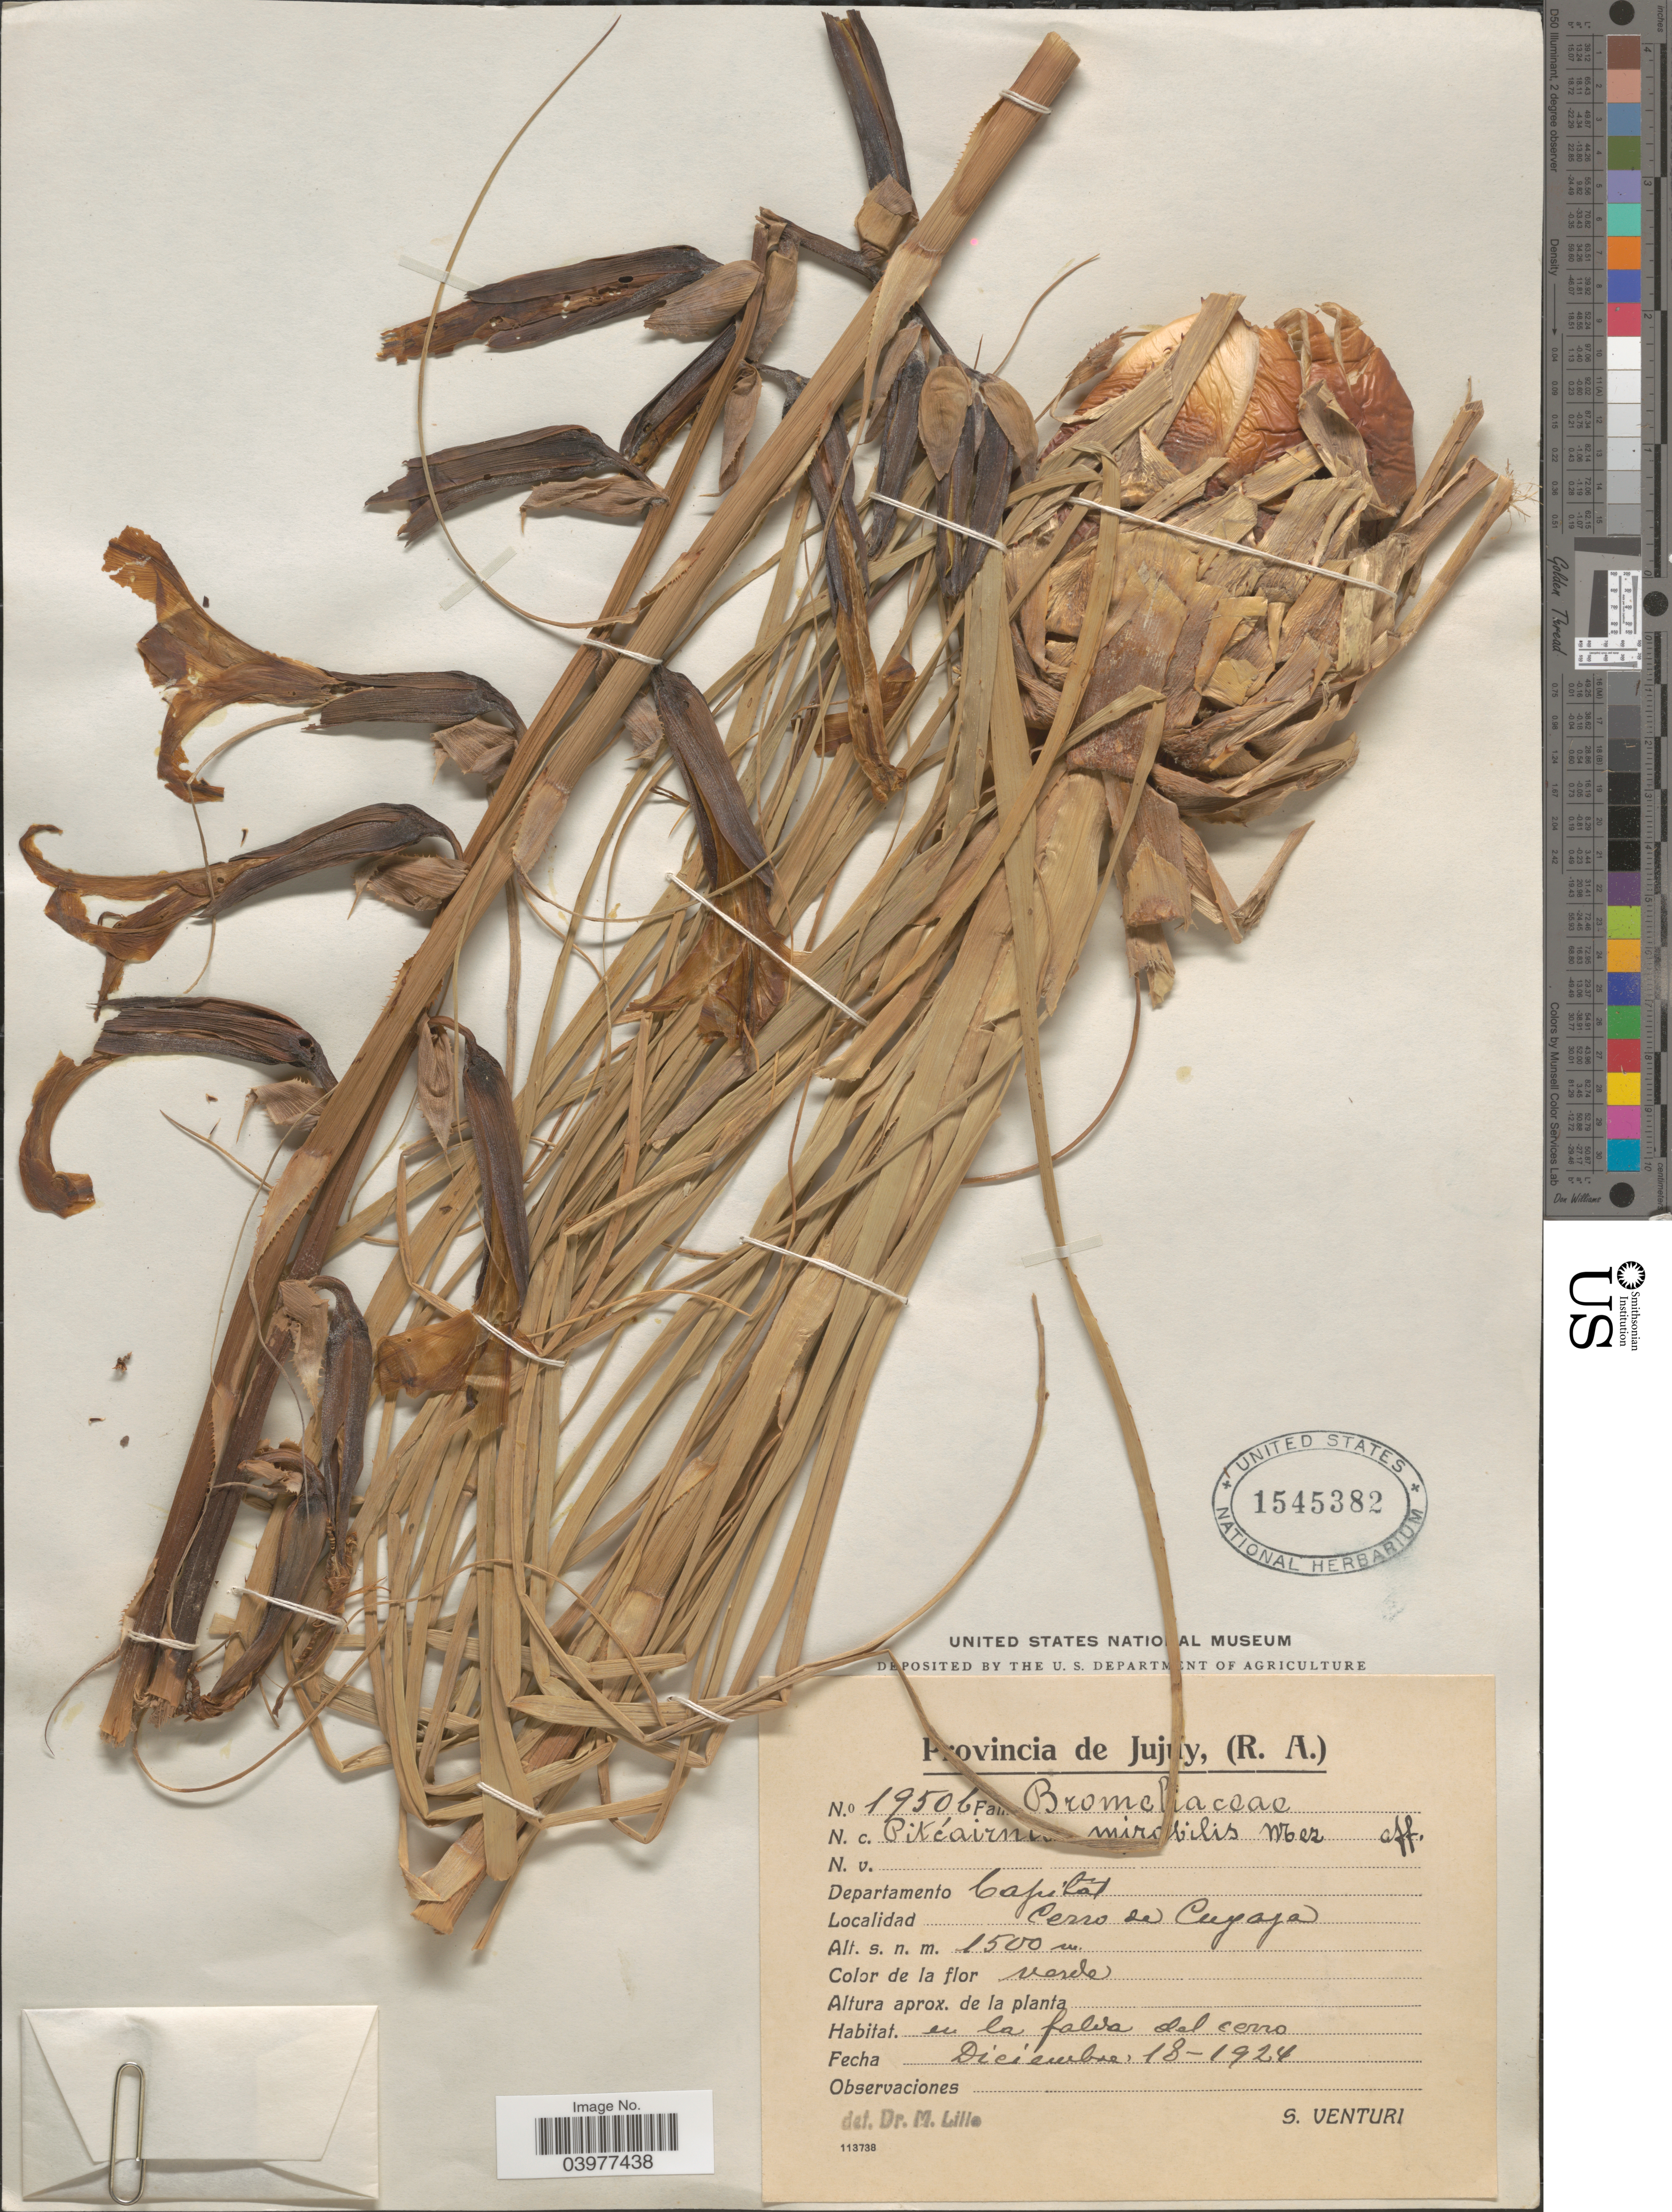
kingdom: Plantae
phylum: Tracheophyta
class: Liliopsida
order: Poales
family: Bromeliaceae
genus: Puya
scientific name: Puya mirabilis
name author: (Mez) L.B. Sm.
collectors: S. Venturi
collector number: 1950b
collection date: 1924-12-18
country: Argentina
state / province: Jujuy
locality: Departamento Captial. Cerro de Cuyaya.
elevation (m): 1500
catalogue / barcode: US 1545382